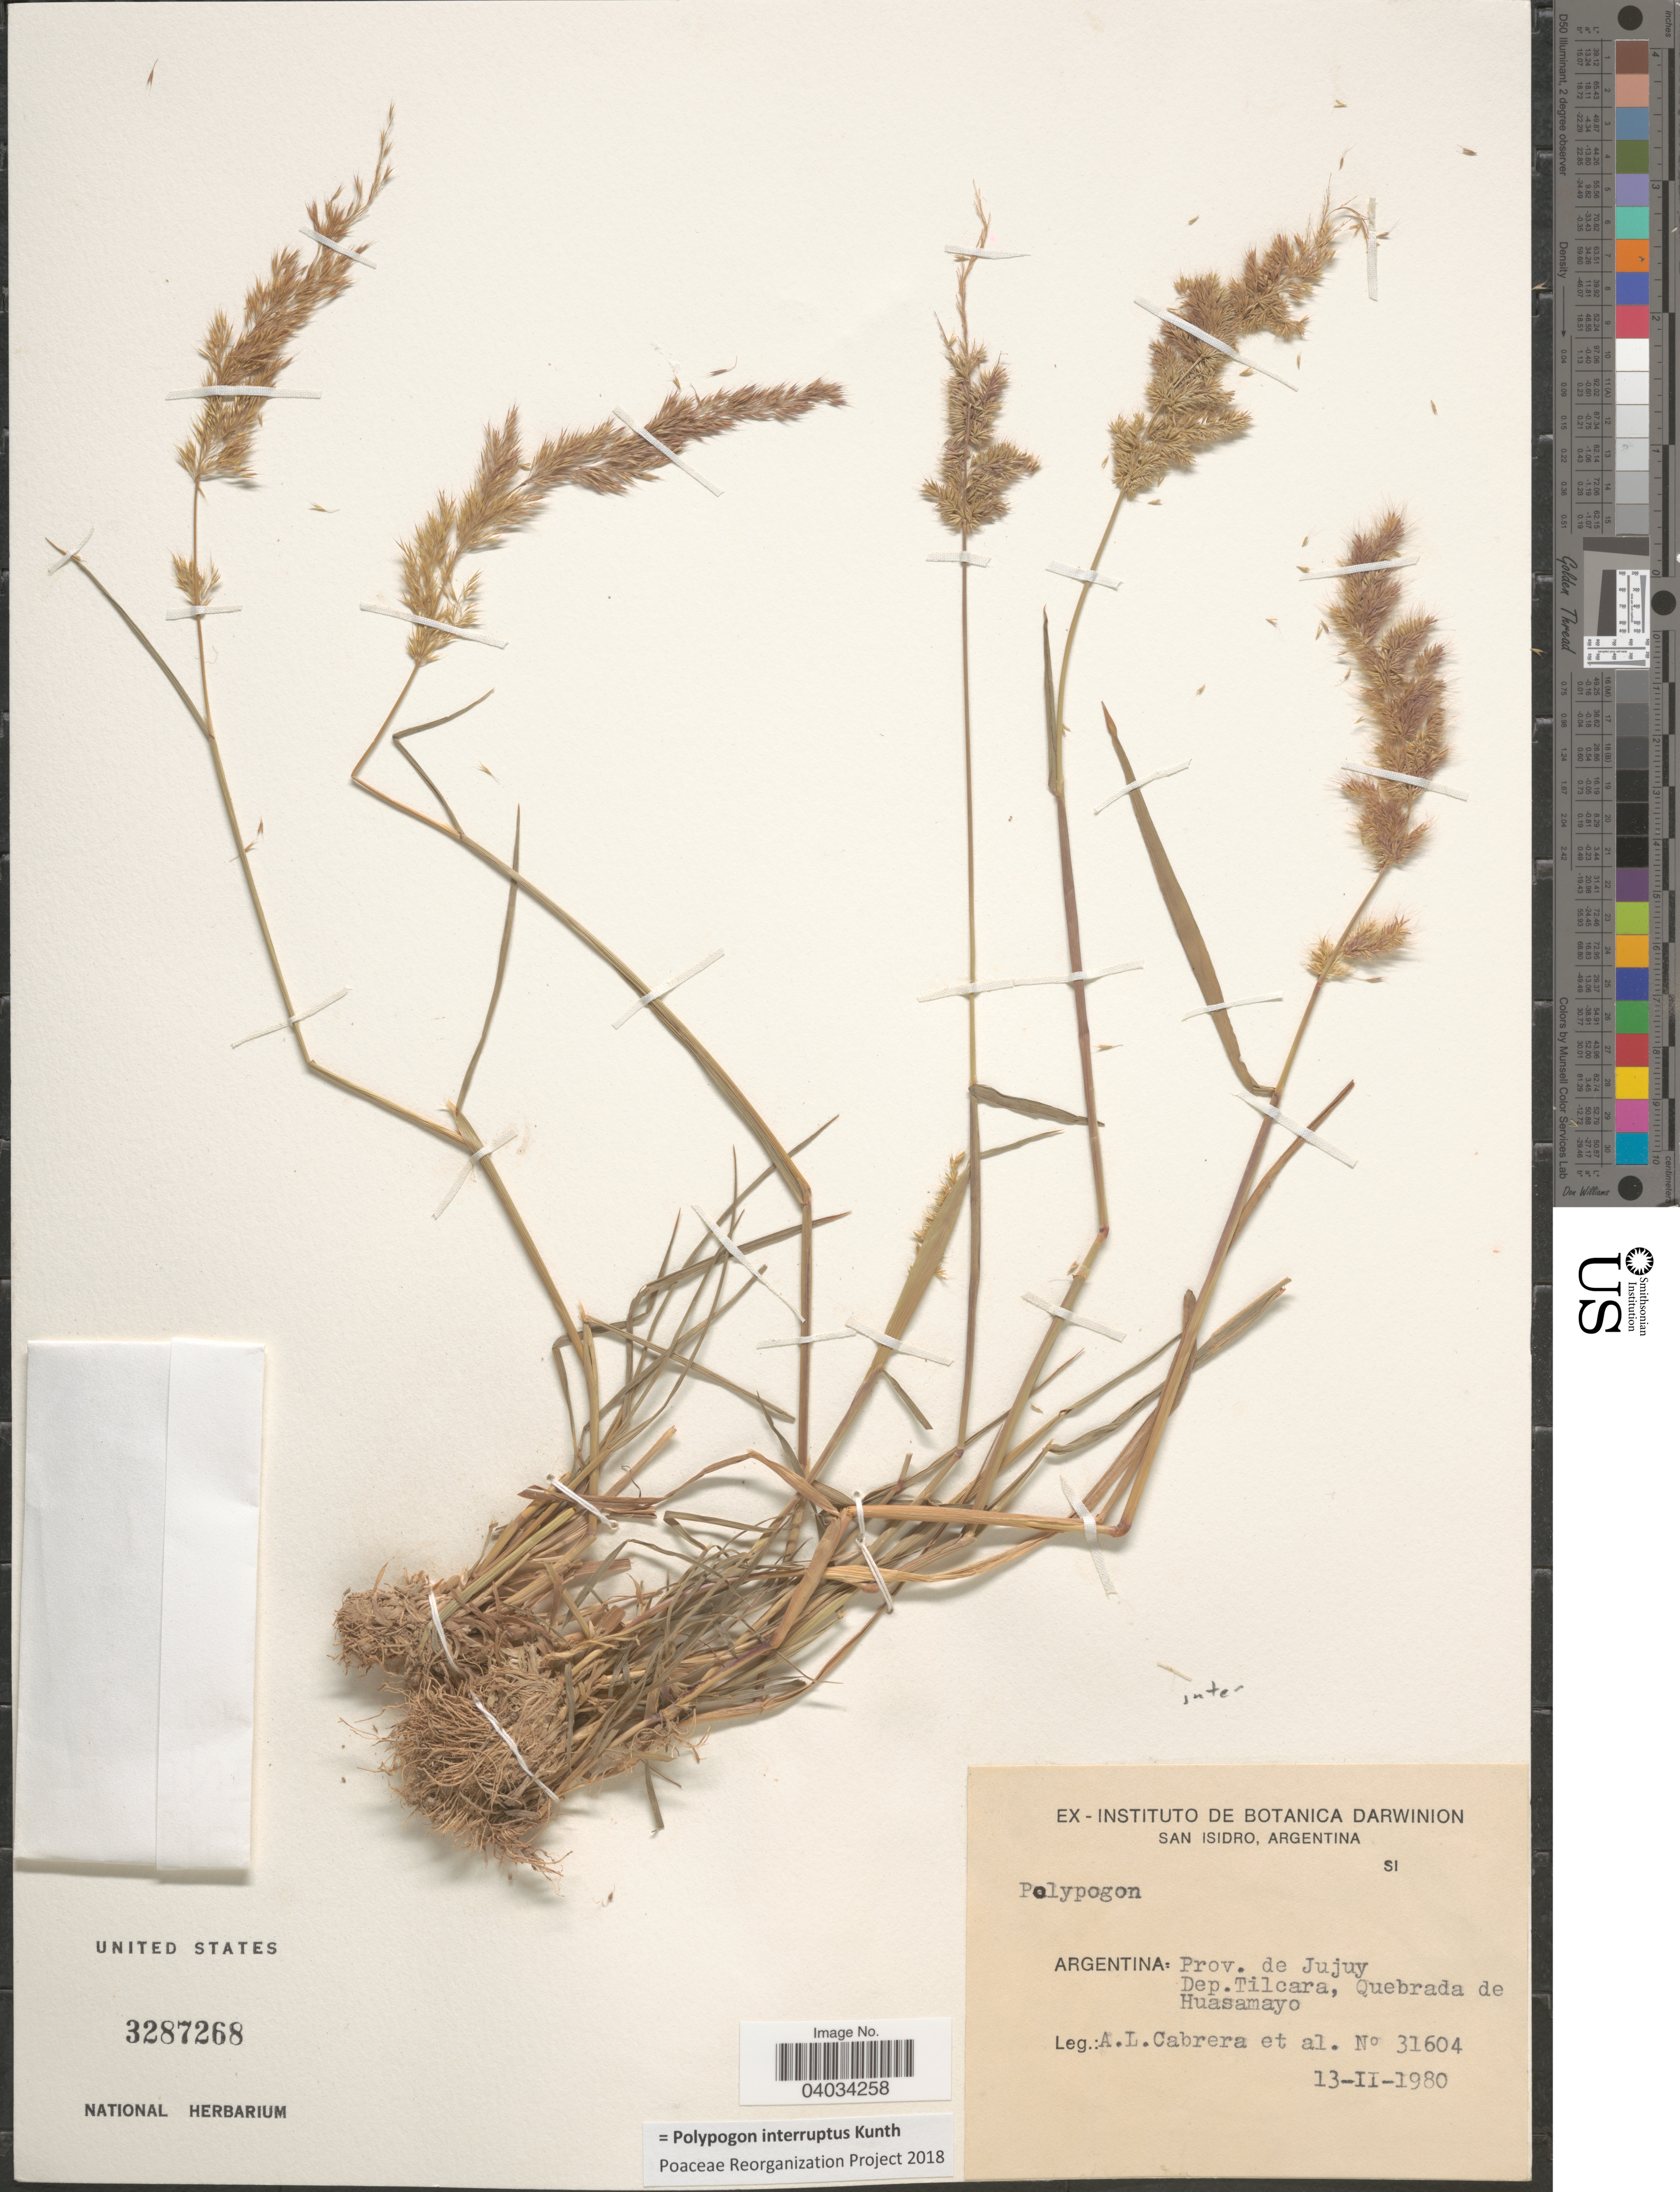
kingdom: Plantae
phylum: Tracheophyta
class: Liliopsida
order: Poales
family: Poaceae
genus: Polypogon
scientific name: Polypogon interruptus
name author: Kunth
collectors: A. L. Cabrera & et al.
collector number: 31604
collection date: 1980-02-13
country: Argentina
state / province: Jujuy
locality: Dep.Tilcara, Quebrada de Huasamayo.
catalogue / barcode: US 3287268